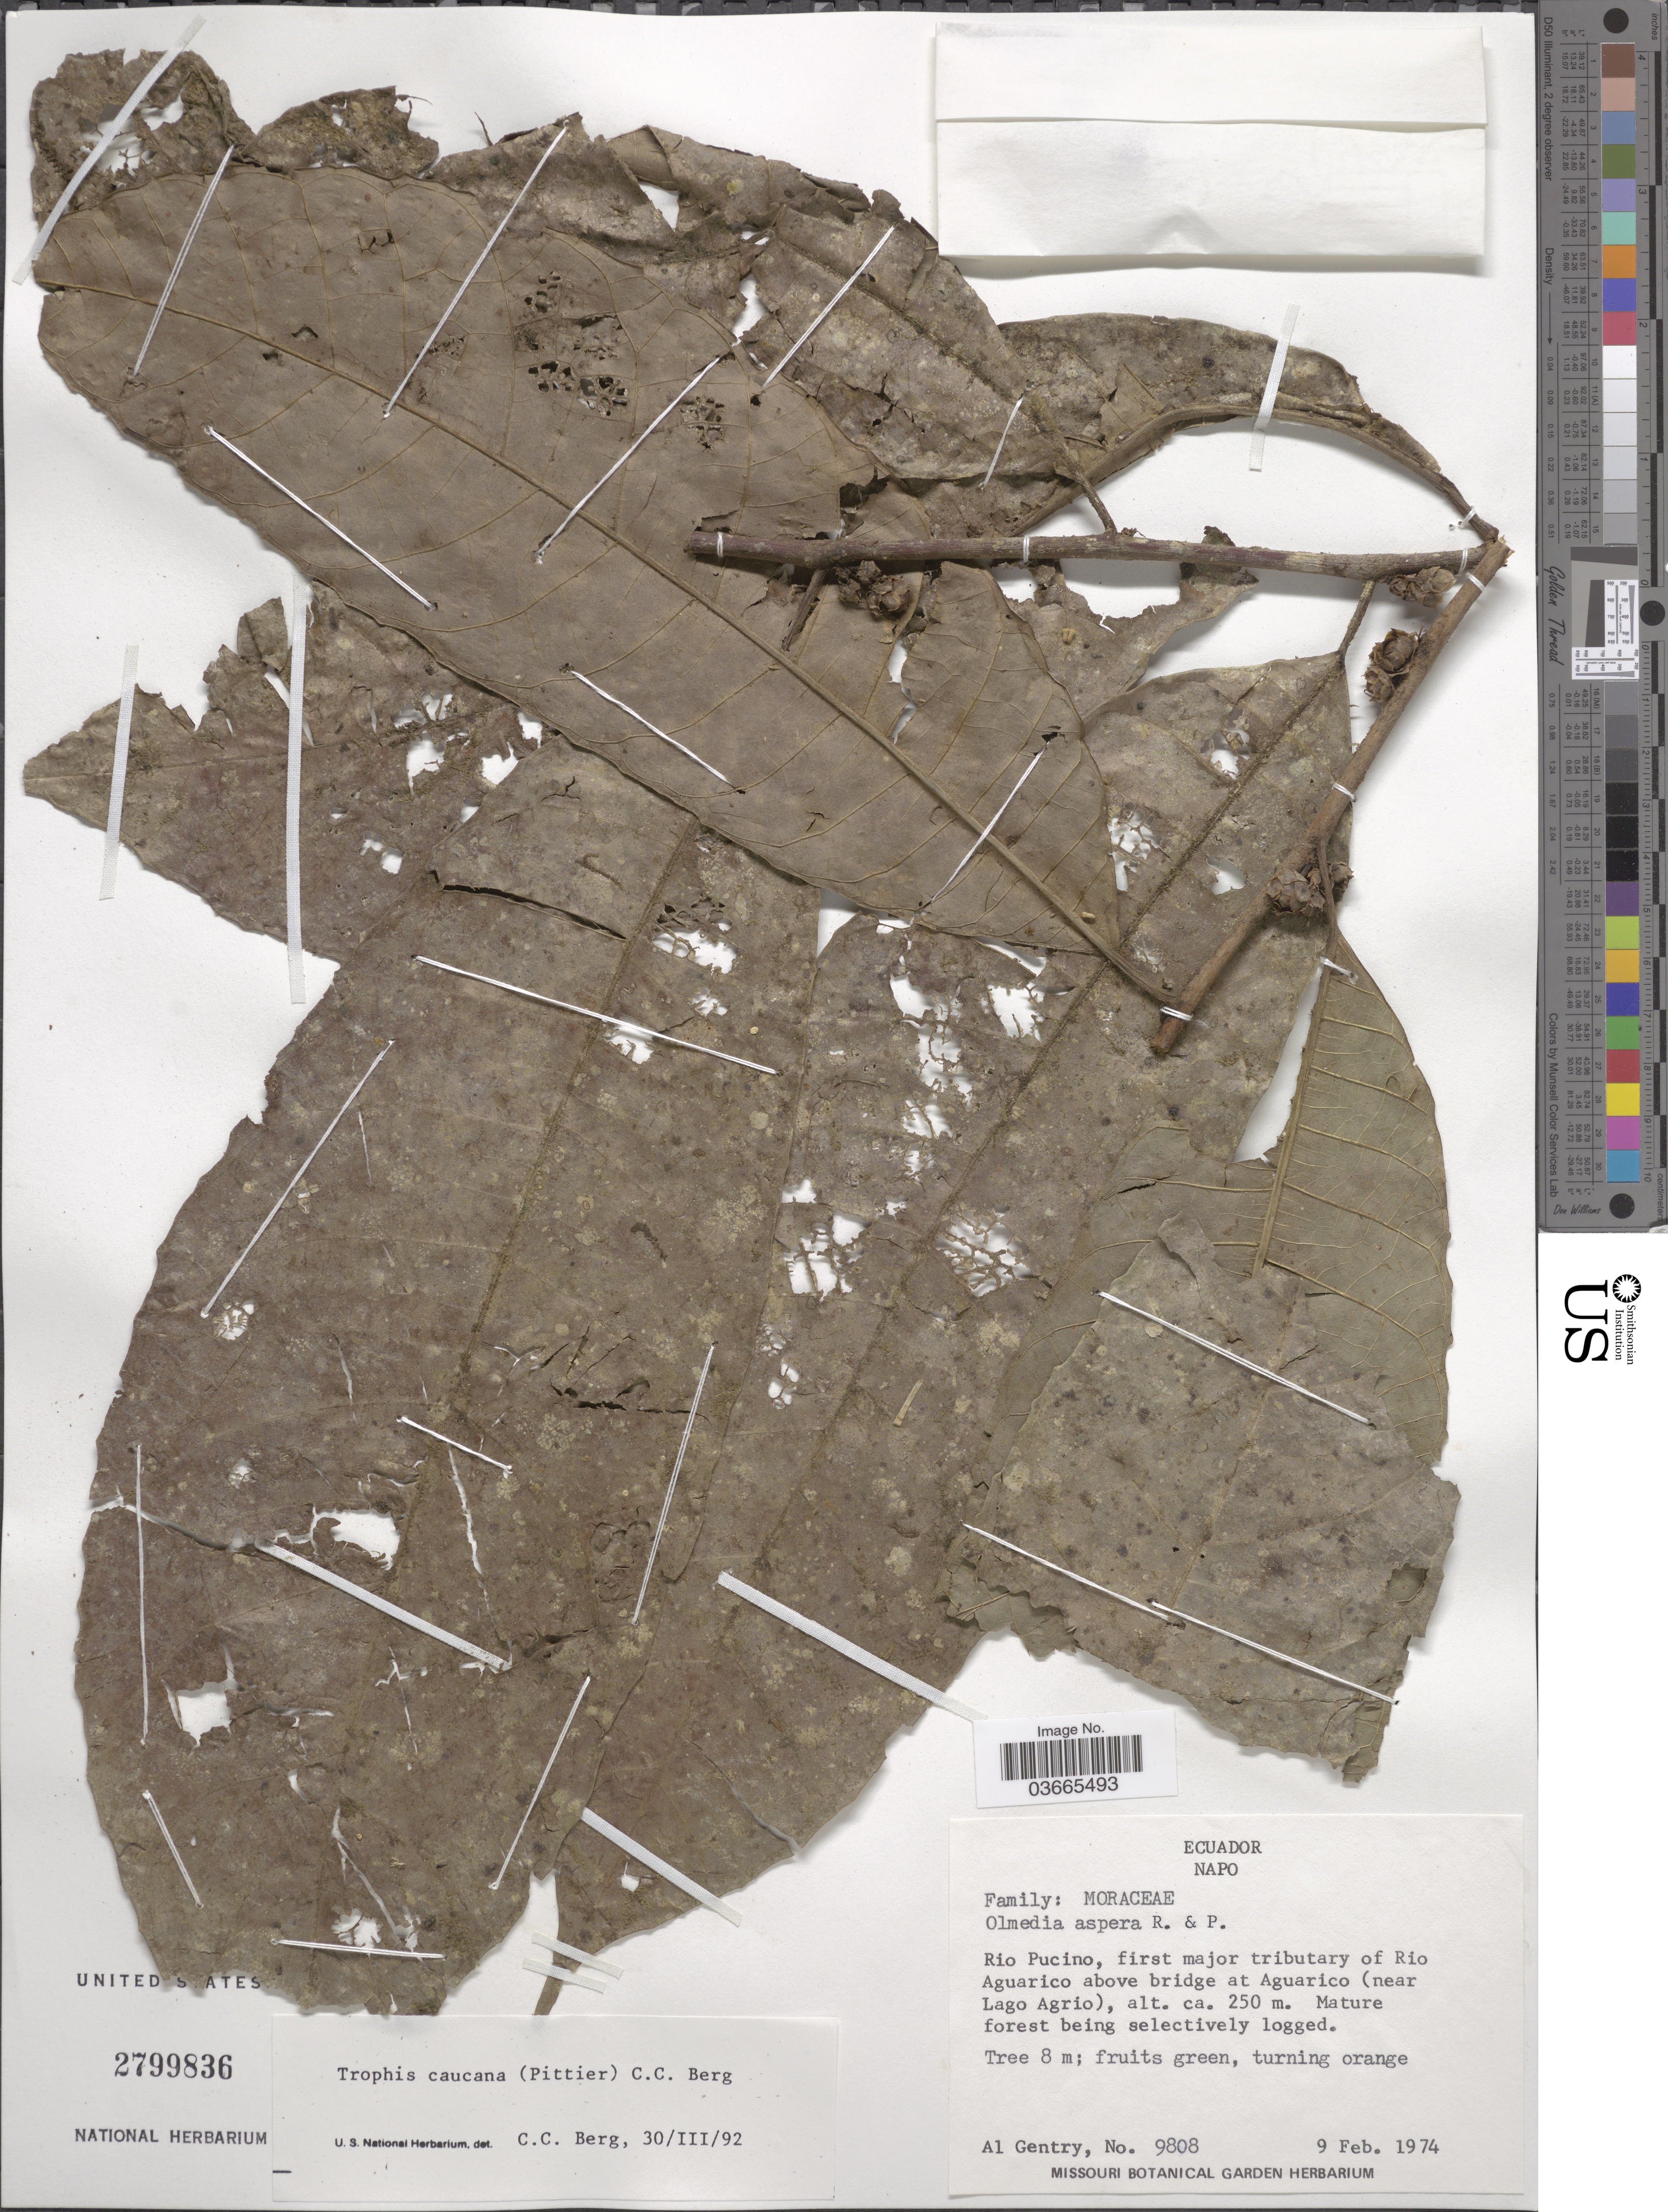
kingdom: Plantae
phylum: Tracheophyta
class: Magnoliopsida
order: Rosales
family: Moraceae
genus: Olmedia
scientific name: Olmedia aspera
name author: Ruiz & Pav.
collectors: A. H. Gentry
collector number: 9808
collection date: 1974-02-09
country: Ecuador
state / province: Napo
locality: Rio Pucino, first major tributary of Rio Aguarico above bridge at Aguarico (near Lago Agrio).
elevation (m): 250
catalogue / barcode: US 2799836